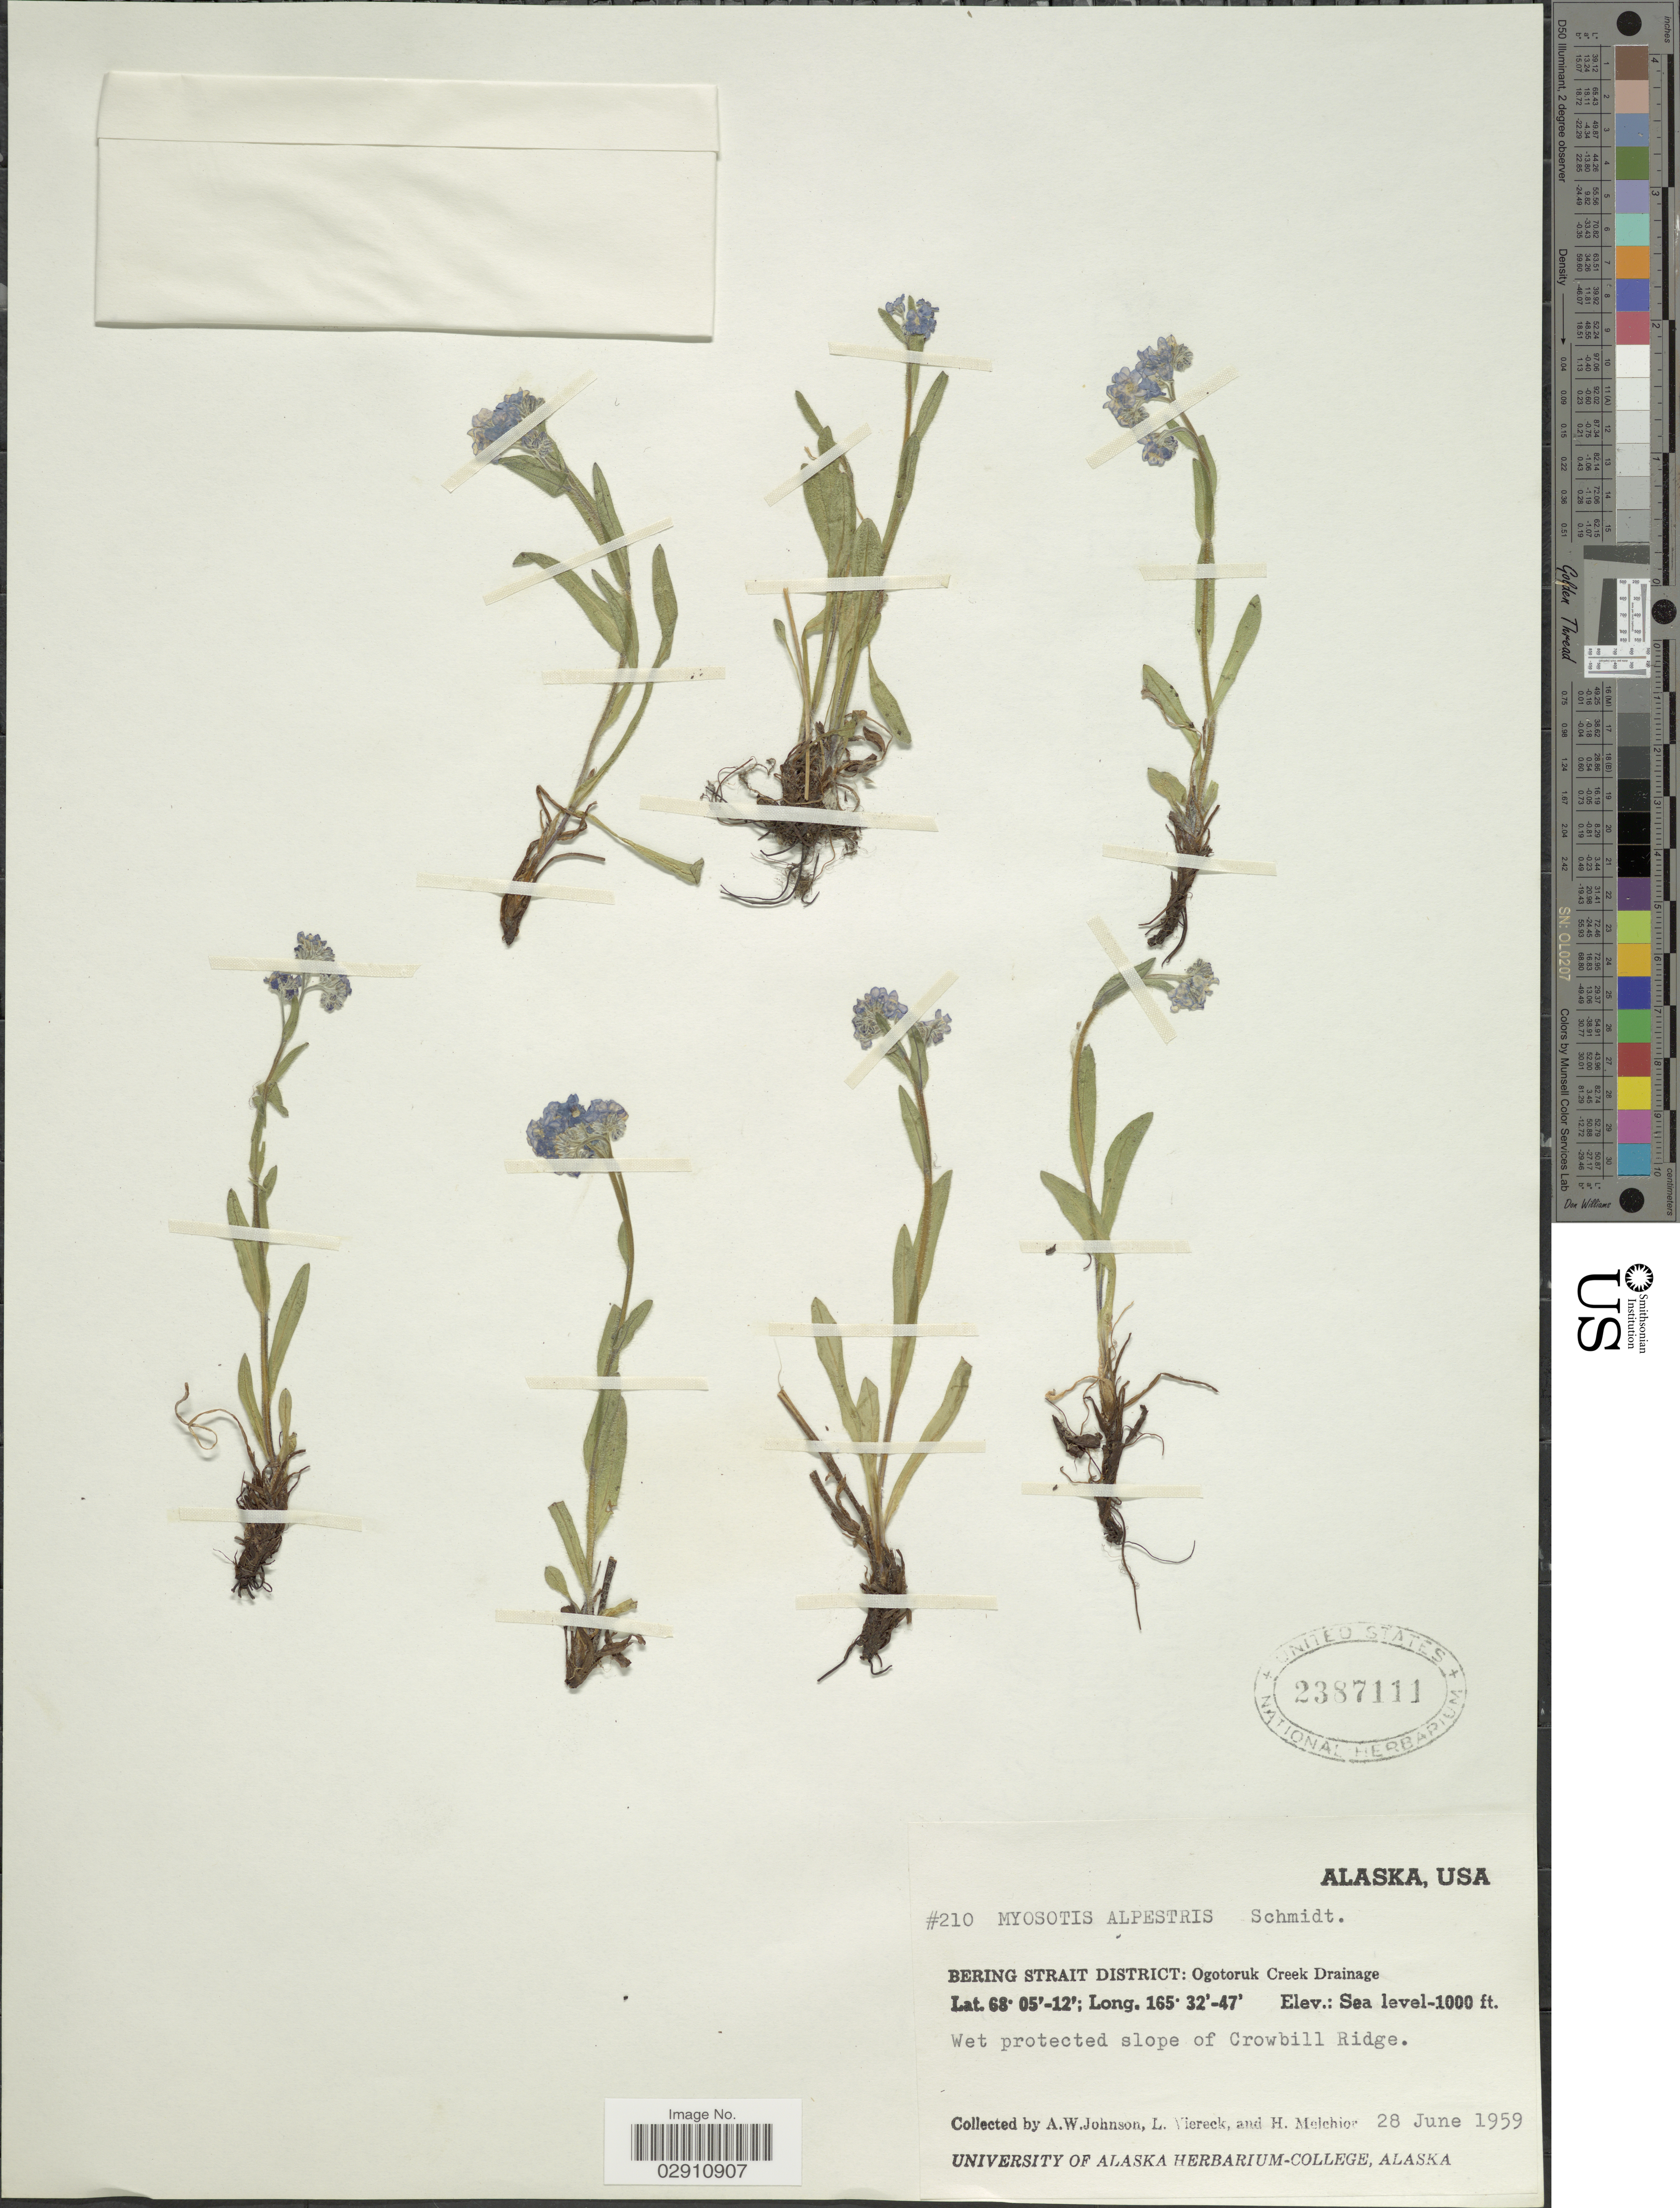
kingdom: Plantae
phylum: Tracheophyta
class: Magnoliopsida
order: Boraginales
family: Boraginaceae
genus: Myosotis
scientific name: Myosotis alpestris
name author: F.W. Schmidt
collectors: A. W. Johnson, L. Viereck & H. Melchior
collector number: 210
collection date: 1959-06-28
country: United States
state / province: Alaska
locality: Bering Strait District: Ogotoruk Creek Drainage. Wet protected slope of Crowbill Ridge.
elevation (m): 0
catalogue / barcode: US 2387111